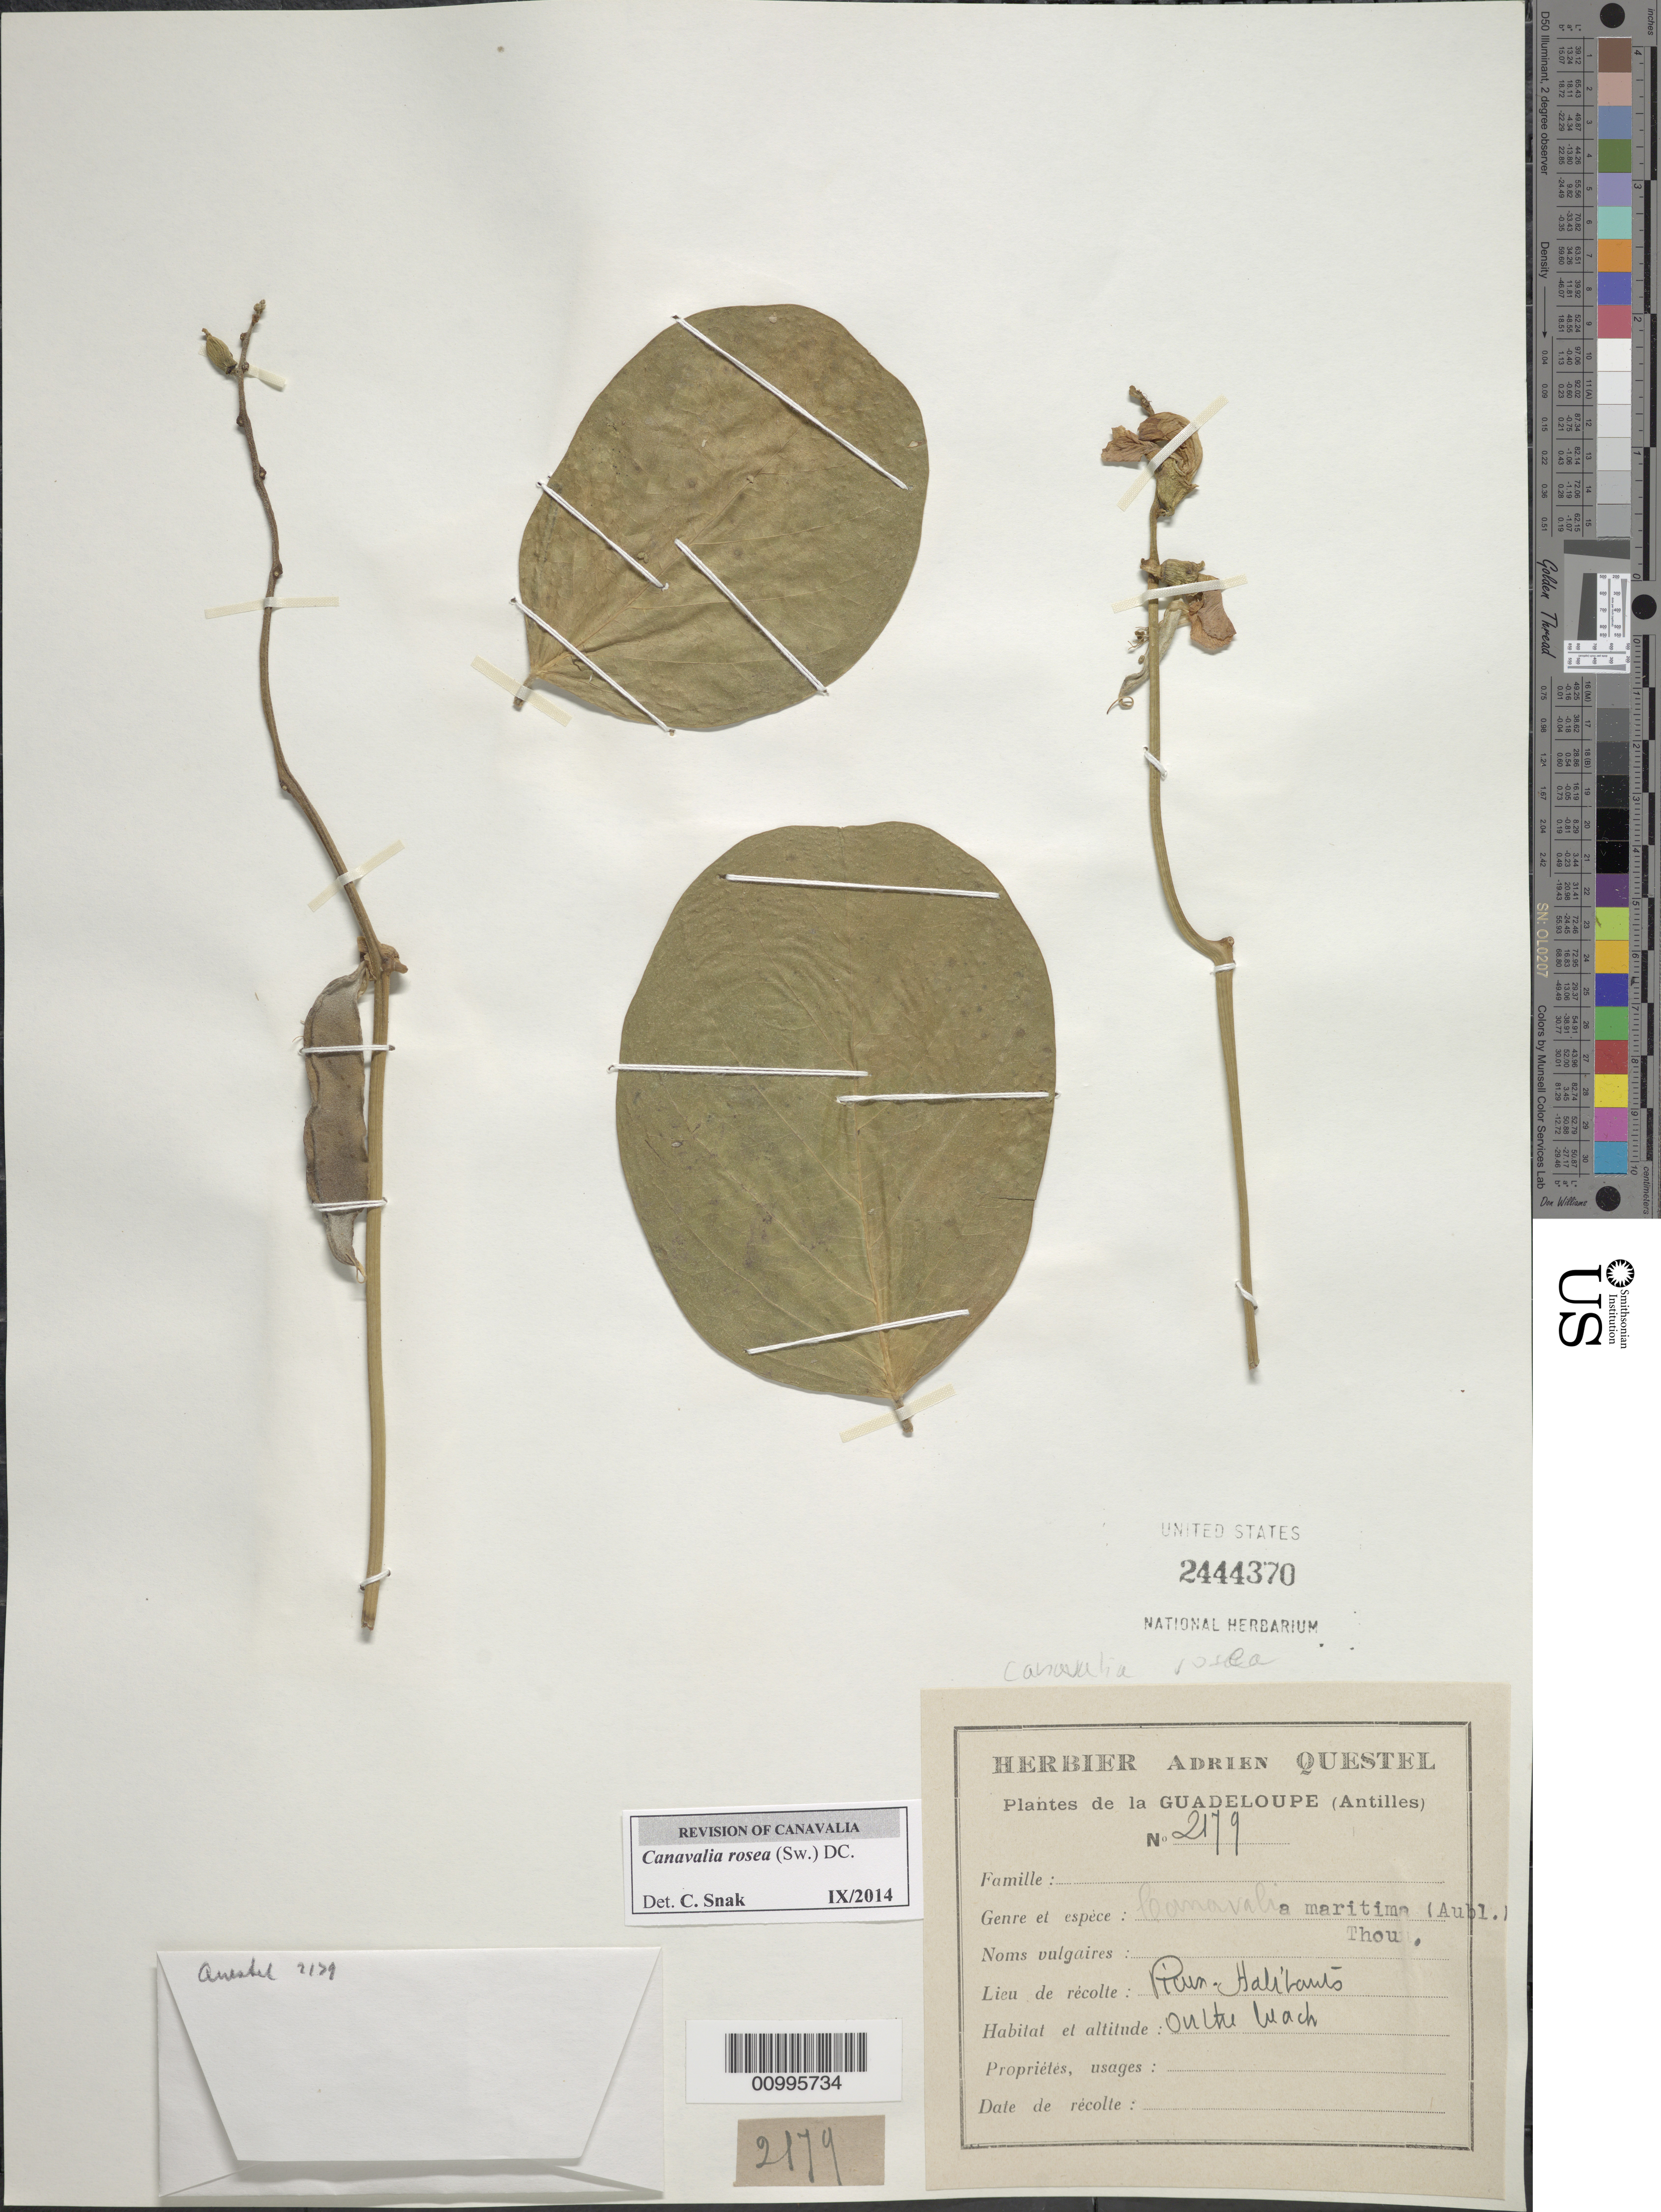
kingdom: Plantae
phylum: Tracheophyta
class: Magnoliopsida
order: Fabales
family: Fabaceae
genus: Canavalia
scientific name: Canavalia rosea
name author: (Sw.) DC.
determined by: Snak, C.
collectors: A. Questel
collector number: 2179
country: Guadeloupe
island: Basse Terre [Guadeloupe]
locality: Antilles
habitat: On the beach.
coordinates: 0 N, 0 E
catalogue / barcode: US 2444370